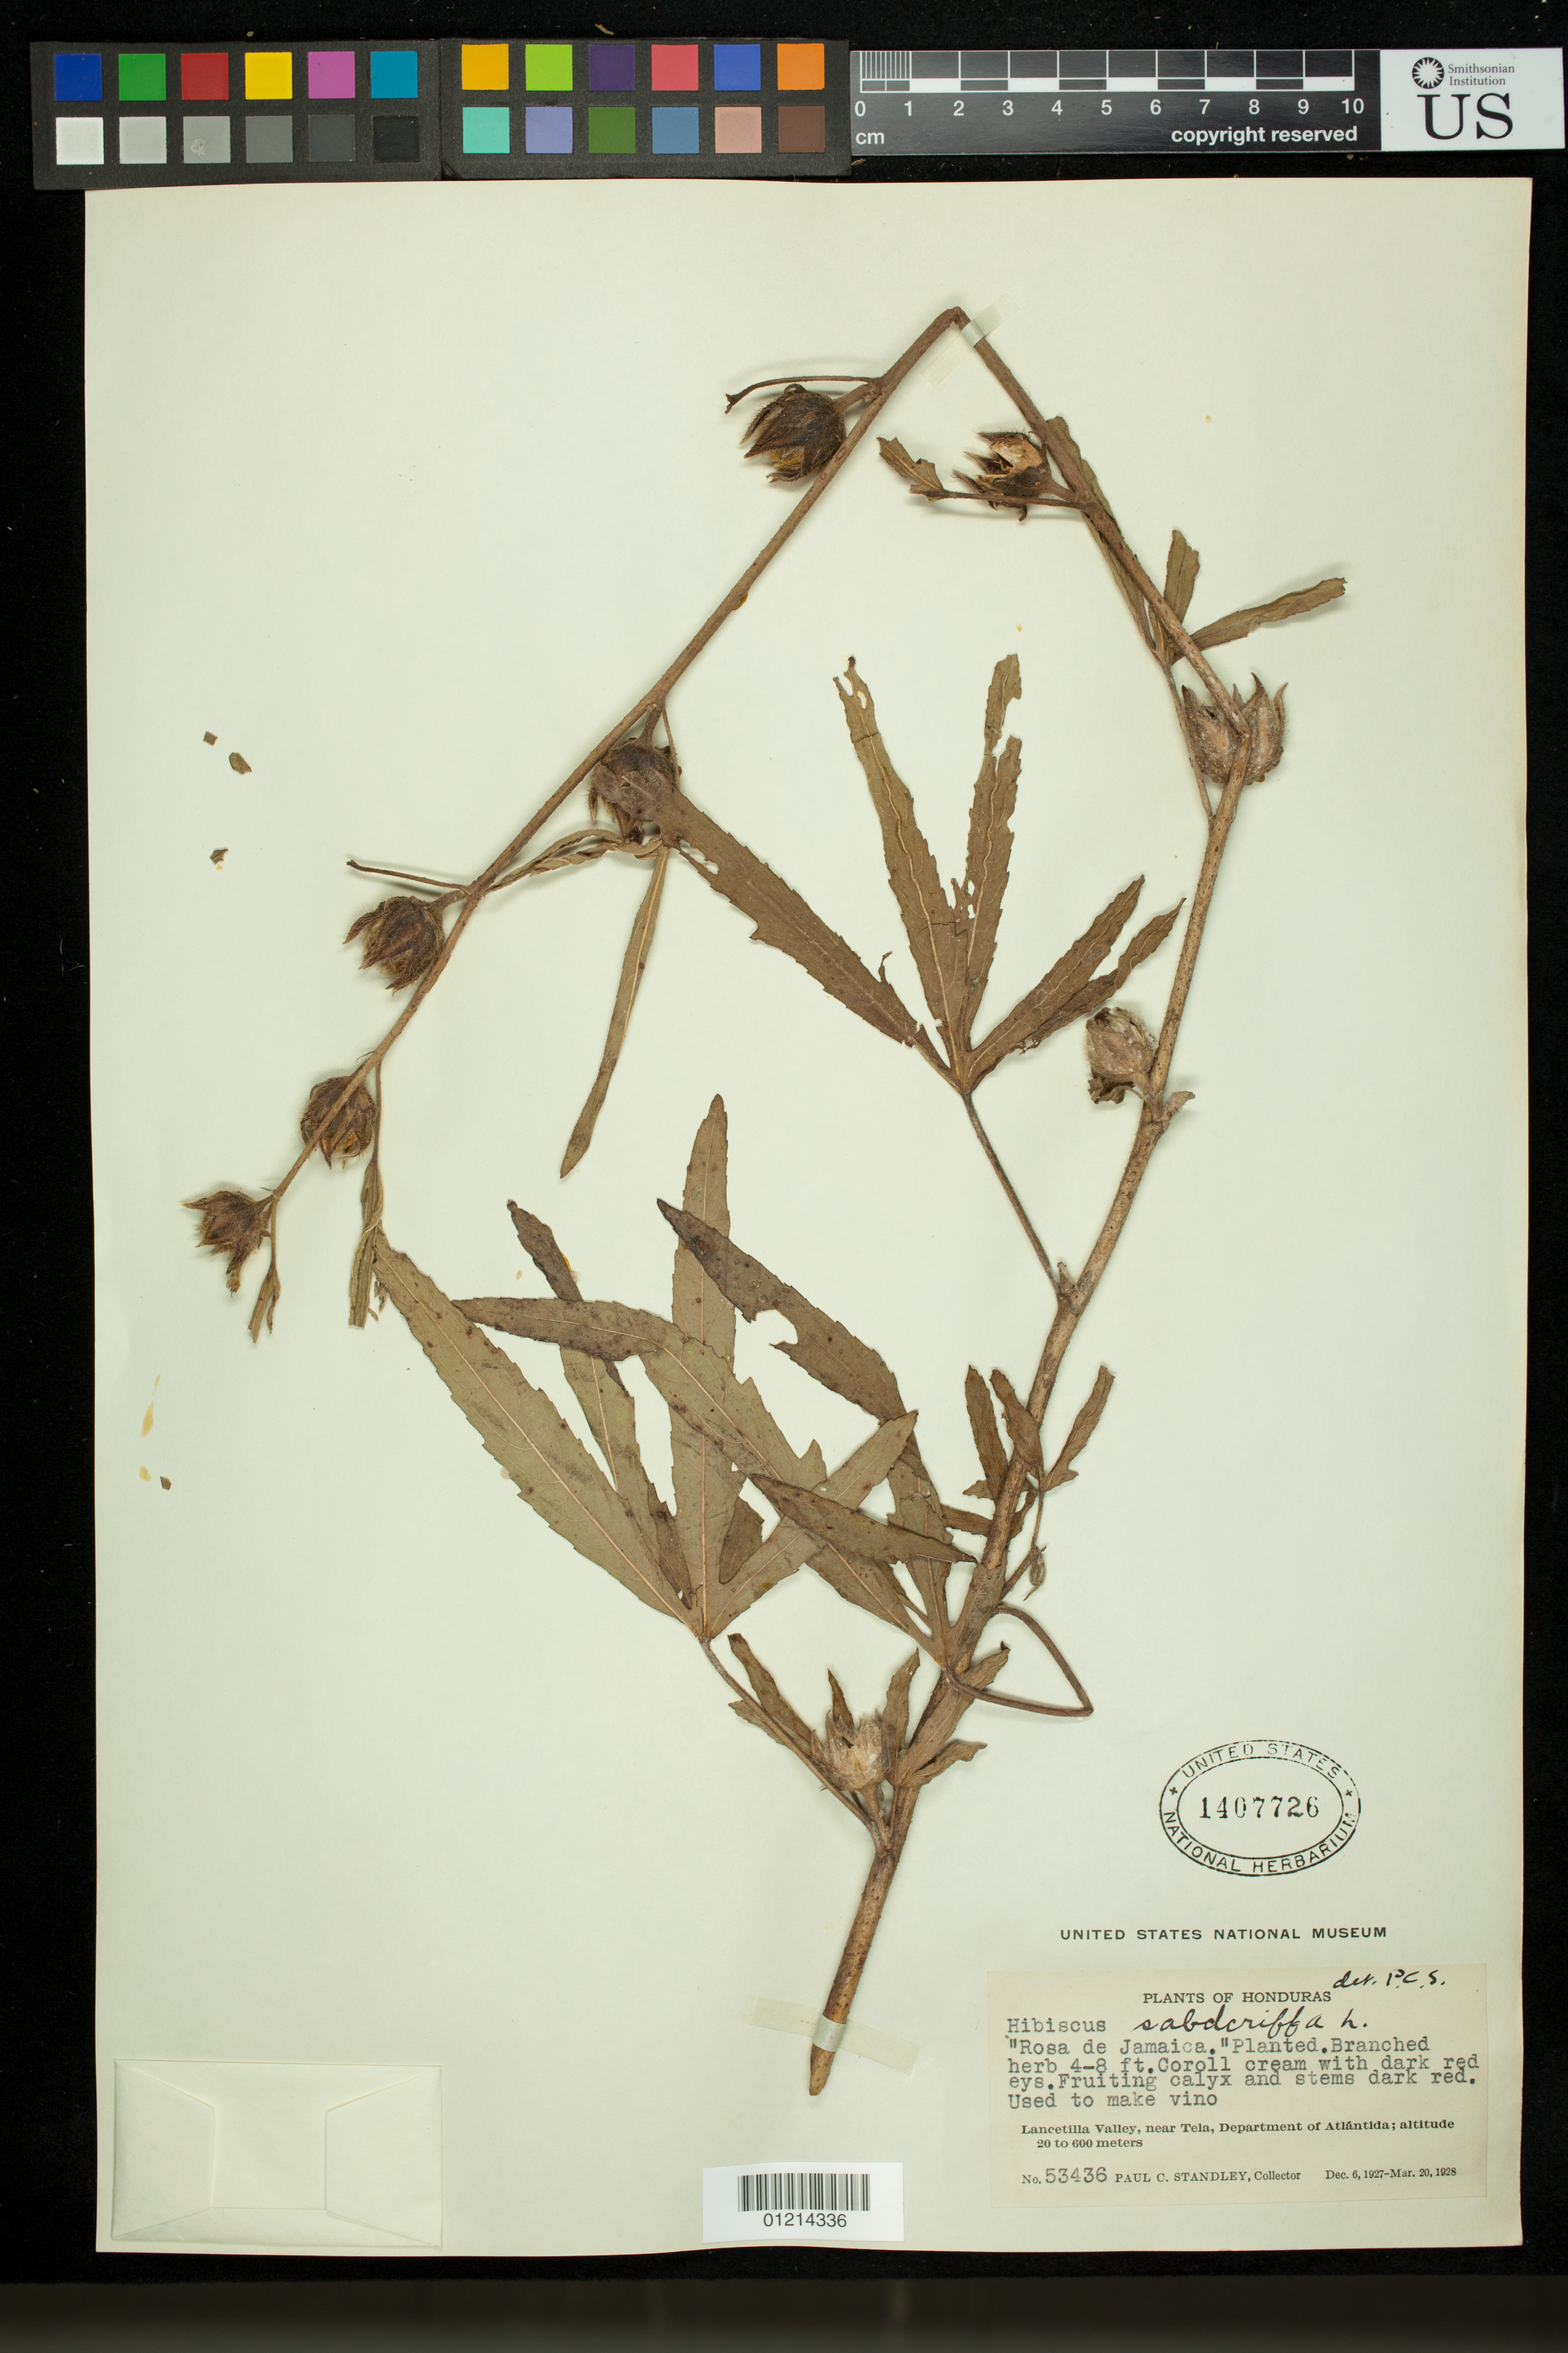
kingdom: Plantae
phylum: Tracheophyta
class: Magnoliopsida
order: Malvales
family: Malvaceae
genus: Sabdariffa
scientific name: Sabdariffa gossypiifolia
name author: (Mill.) M.M. Hanes & R.L. Barrett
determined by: Dorr, Laurence J., Curator (BOT), Smithsonian Institution - National Museum of Natural History (UNITED STATES)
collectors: P. C. Standley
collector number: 53436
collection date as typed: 06 Dec 1927 to 20 Mar 1928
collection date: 1927-12-06/1928-03-20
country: Honduras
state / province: Atlántida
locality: Lancetilla Valley, near Tela, Department of Atlantida.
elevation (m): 20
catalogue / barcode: US 1407726